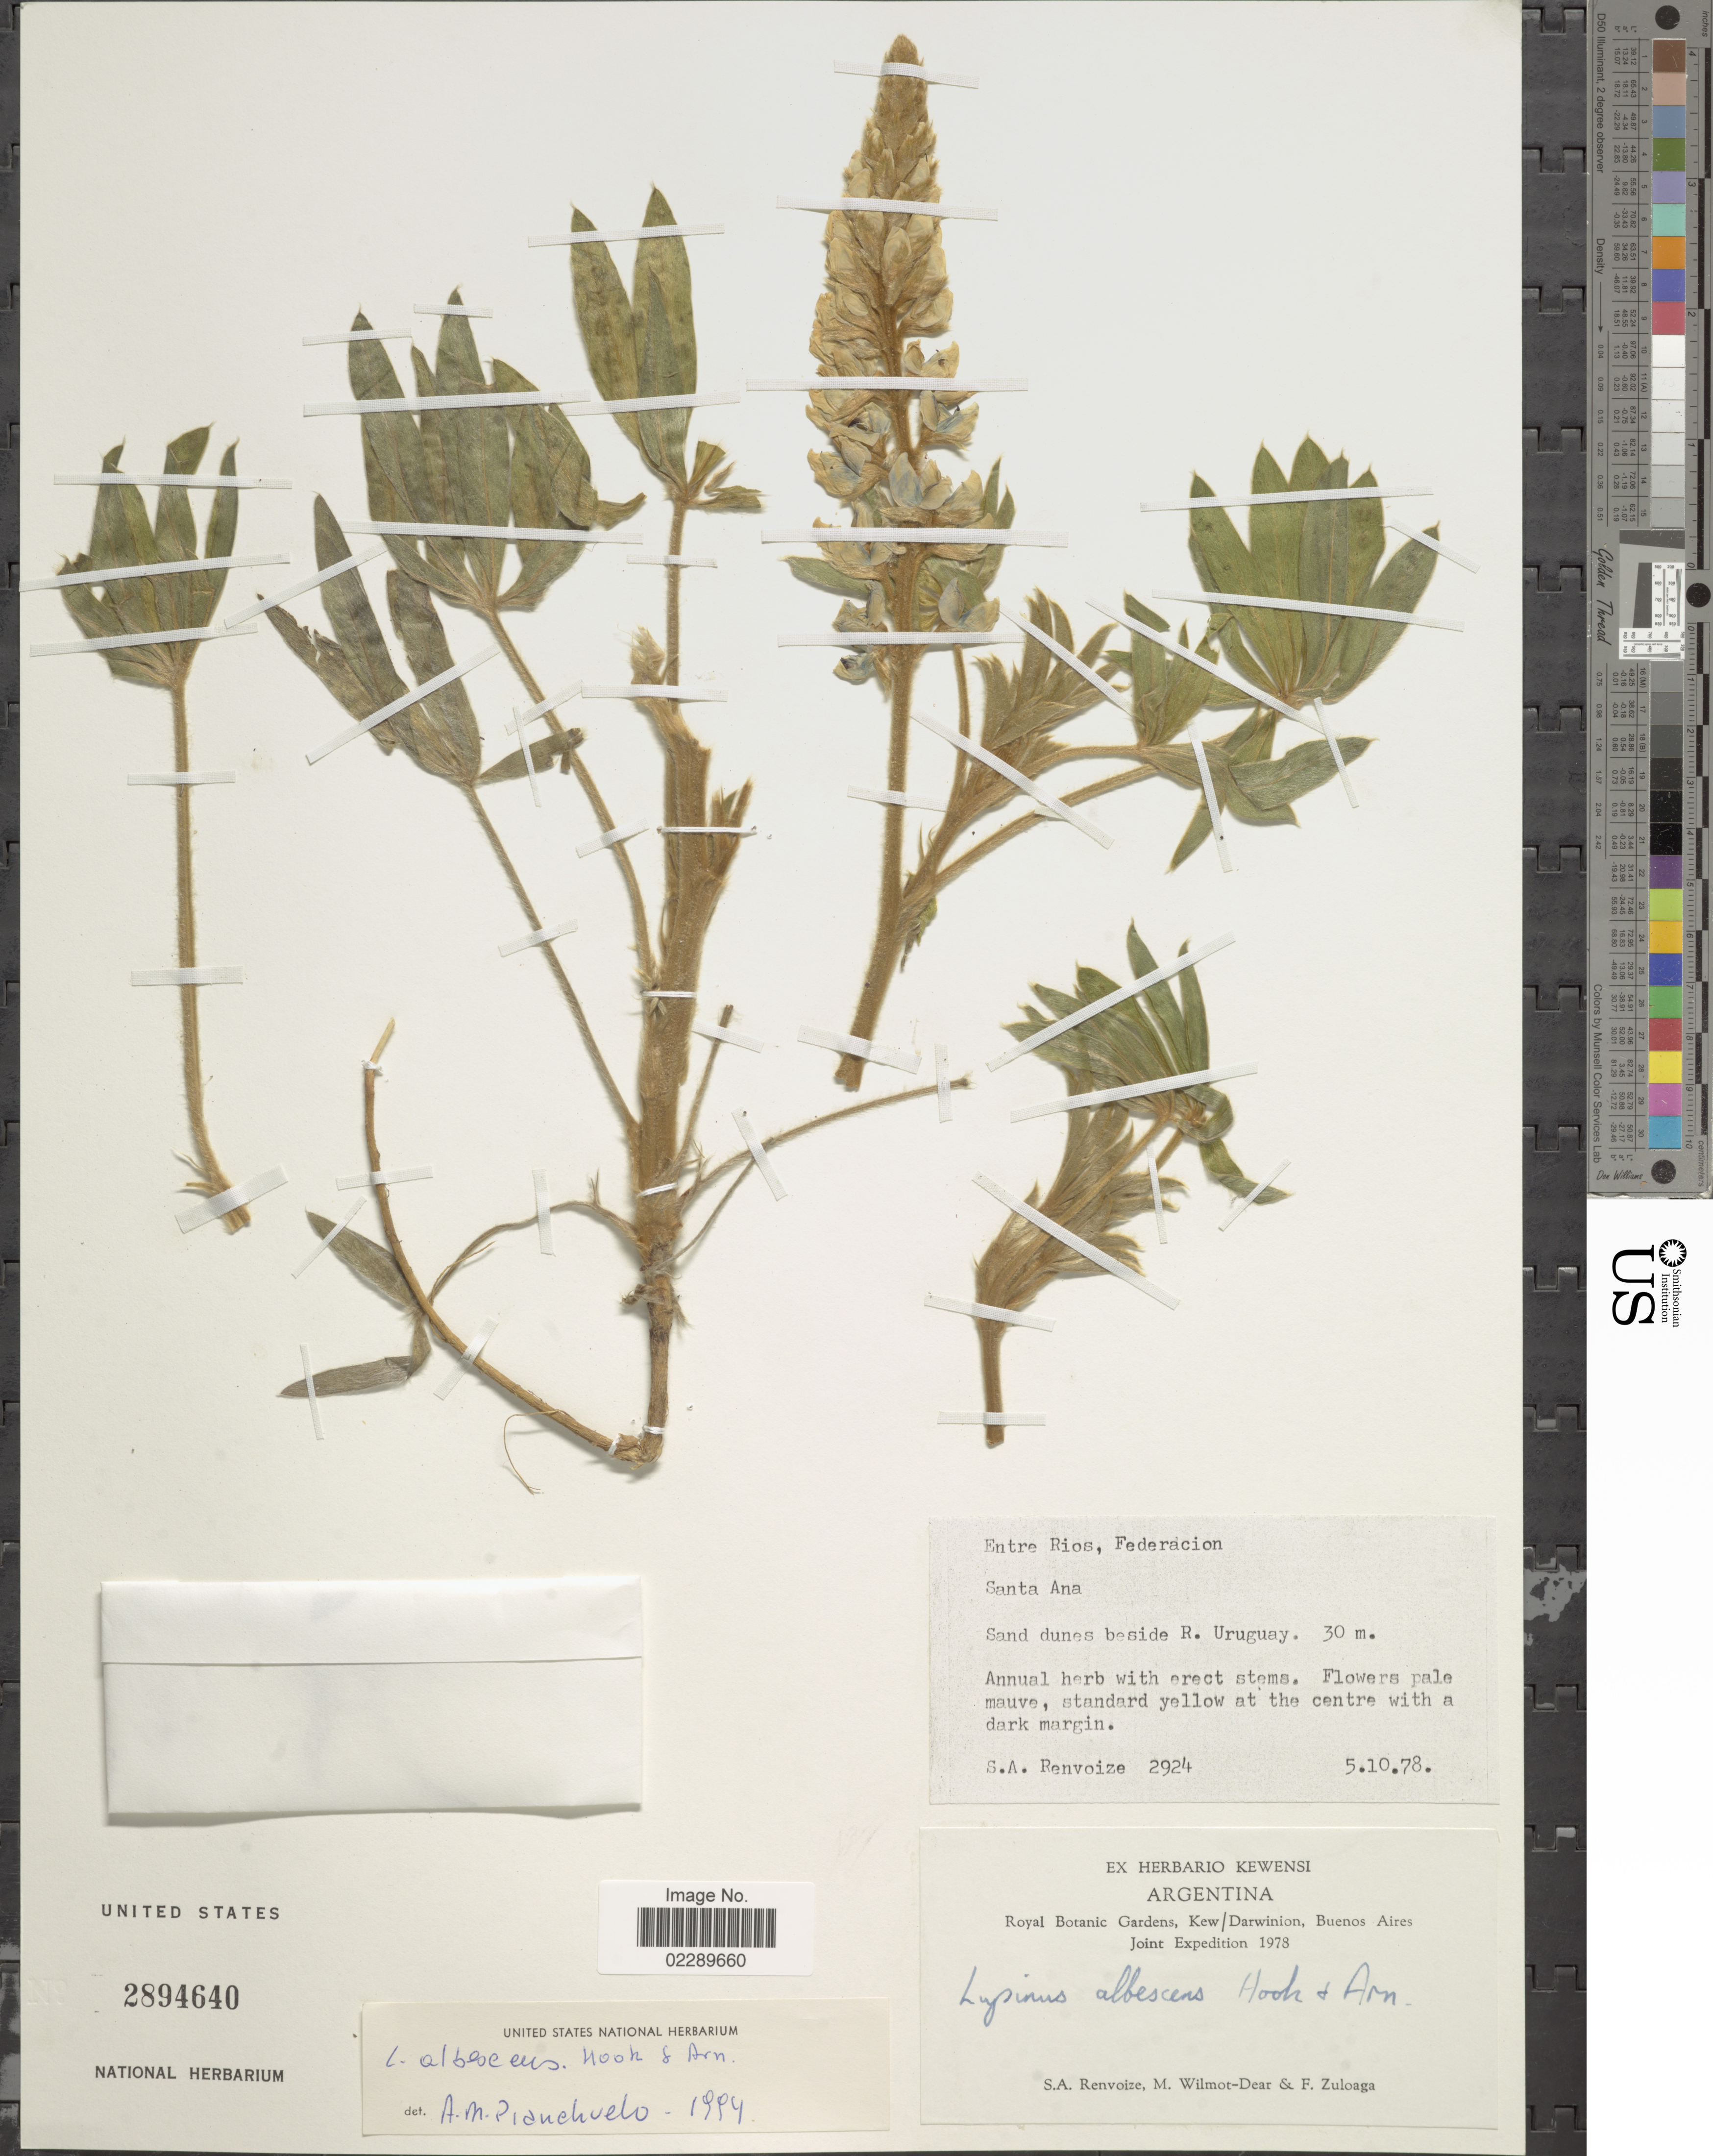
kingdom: Plantae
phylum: Tracheophyta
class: Magnoliopsida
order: Fabales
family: Fabaceae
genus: Lupinus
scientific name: Lupinus albescens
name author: Hook. & Arn.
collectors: S. A. Renvoize, M. Wilmot-Dear & F. Zuloaga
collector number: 2924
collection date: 1978-10-05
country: Argentina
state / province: Entre Rios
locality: Entre Riosa, Federacion. Santa Ana. Sand dunes beside R. Uruguay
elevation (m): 30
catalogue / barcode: US 2894640